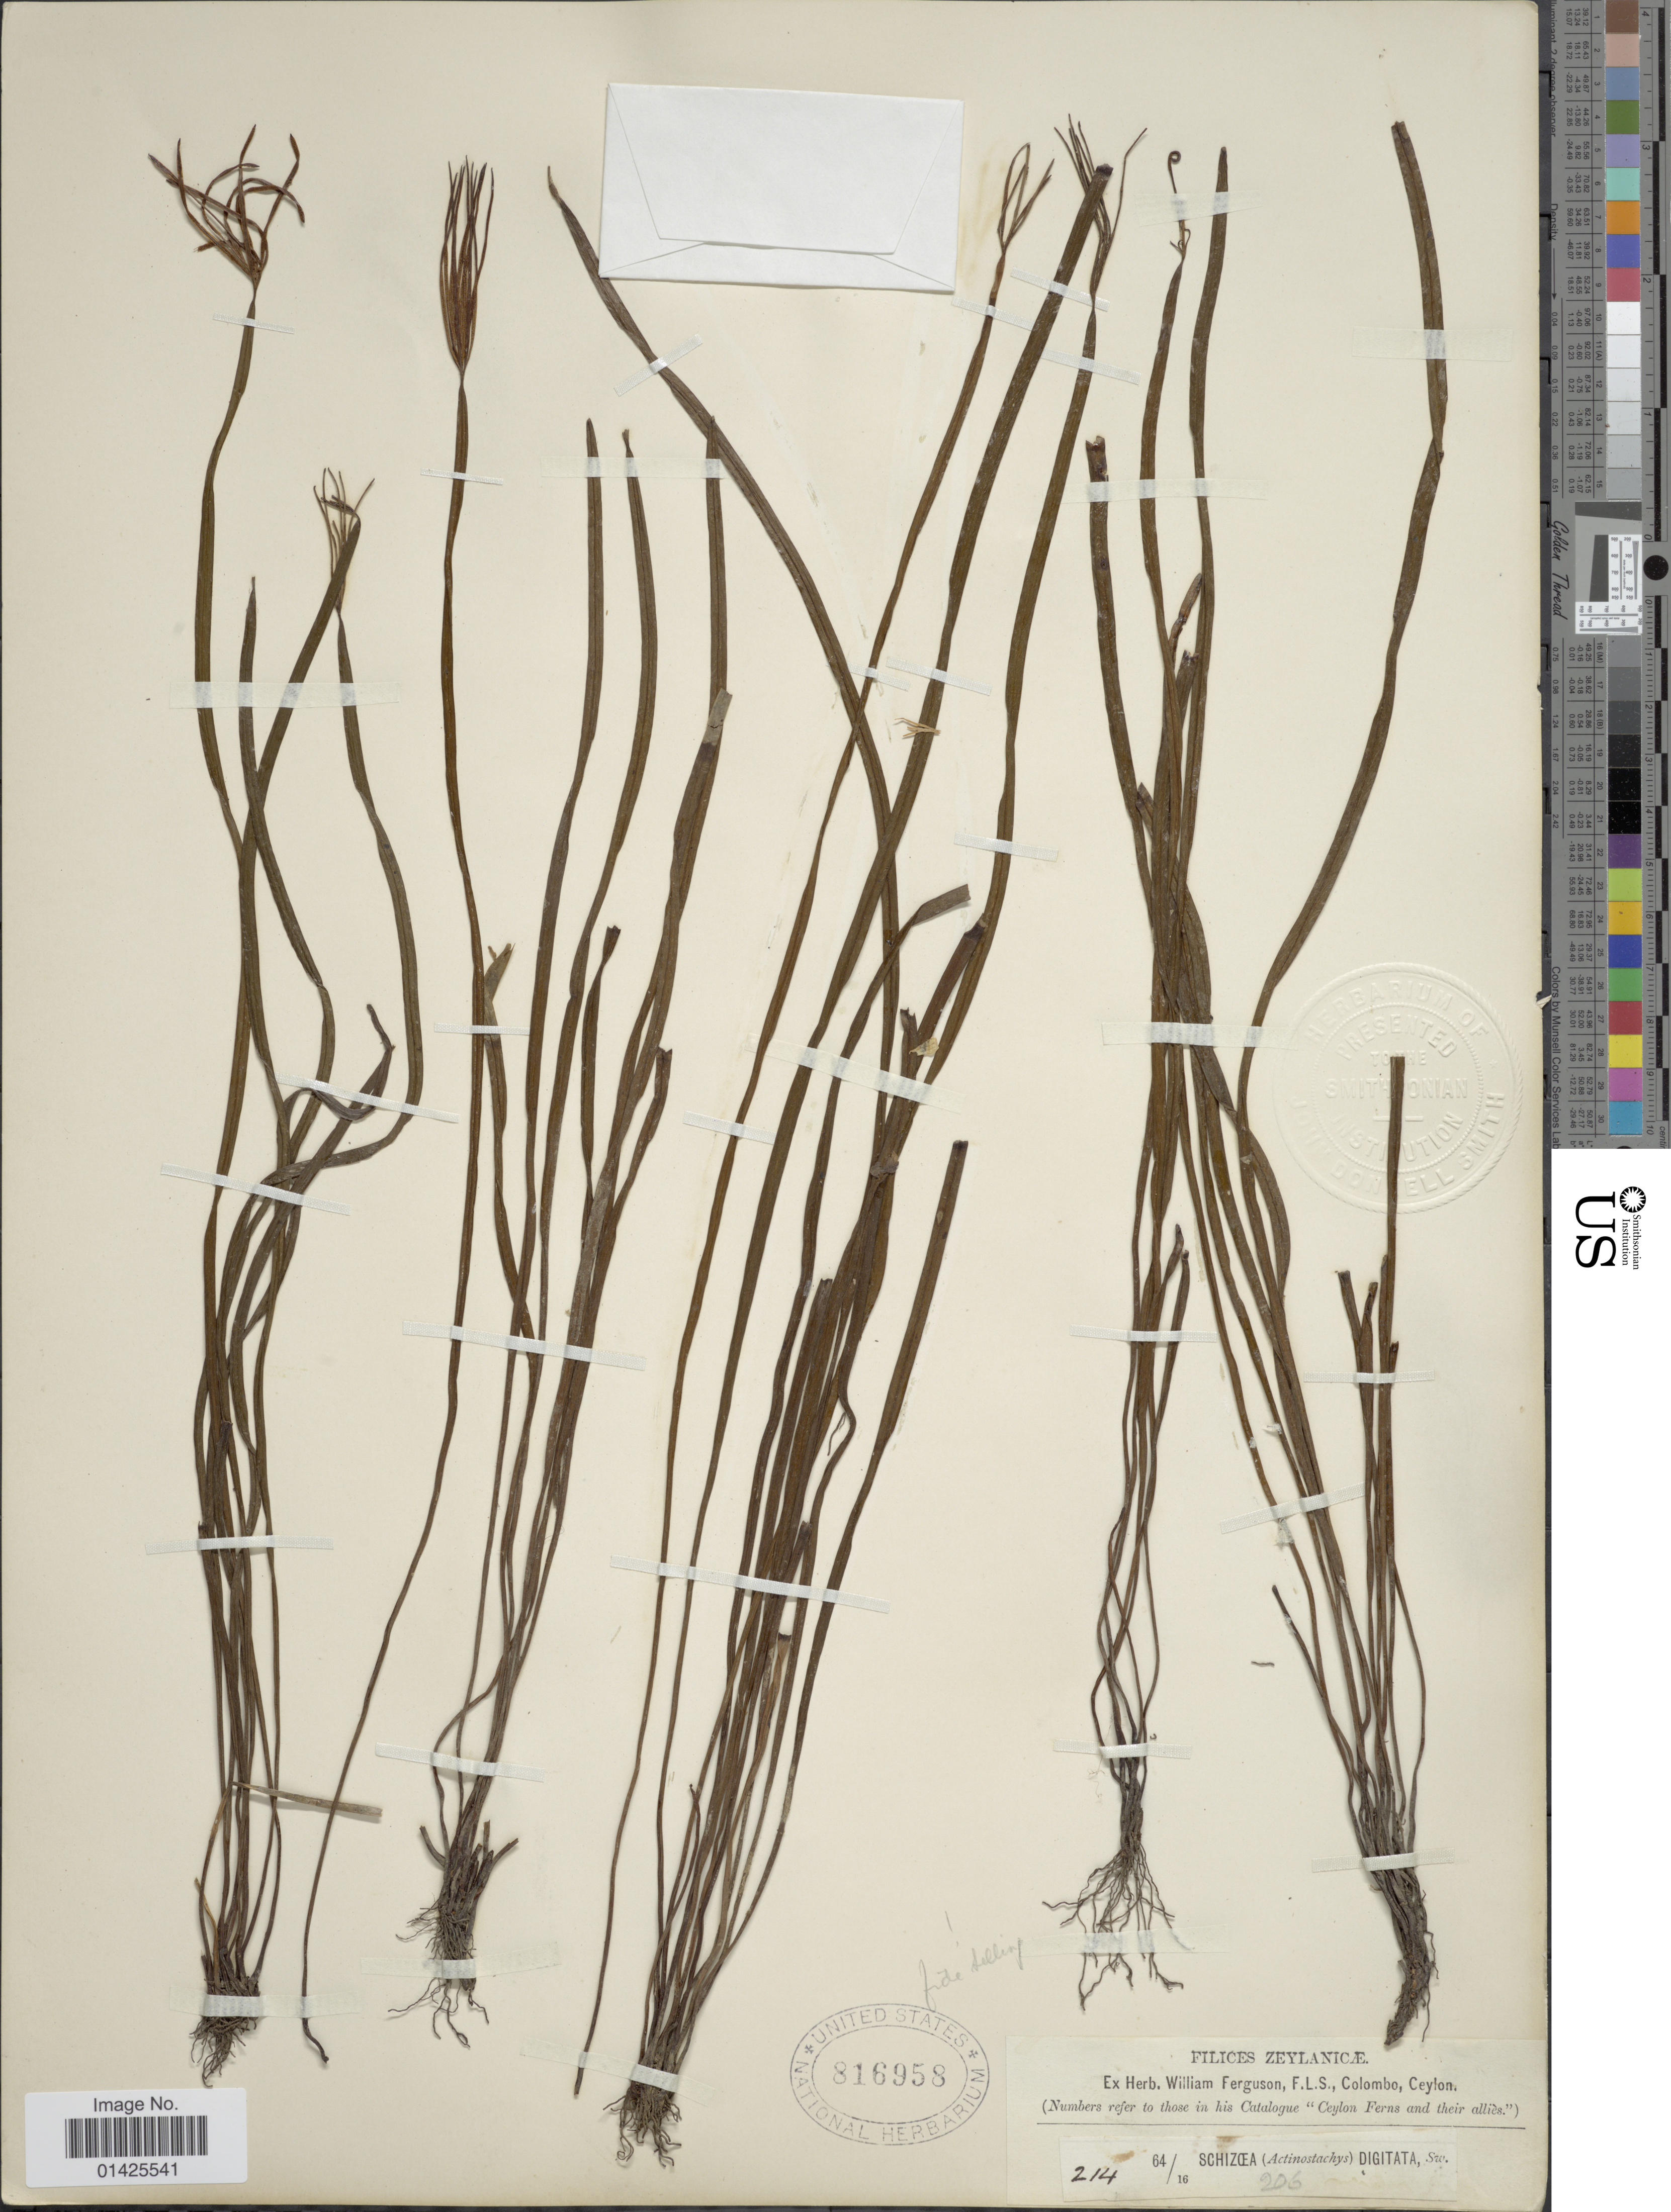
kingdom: Plantae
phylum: Tracheophyta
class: Polypodiopsida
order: Schizaeales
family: Schizaeaceae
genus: Actinostachys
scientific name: Actinostachys digitata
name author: (L.) Wall.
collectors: ex herb. W. Ferguson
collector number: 214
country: Sri Lanka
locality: Ceylon, Zeylanicea.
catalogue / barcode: US 816958